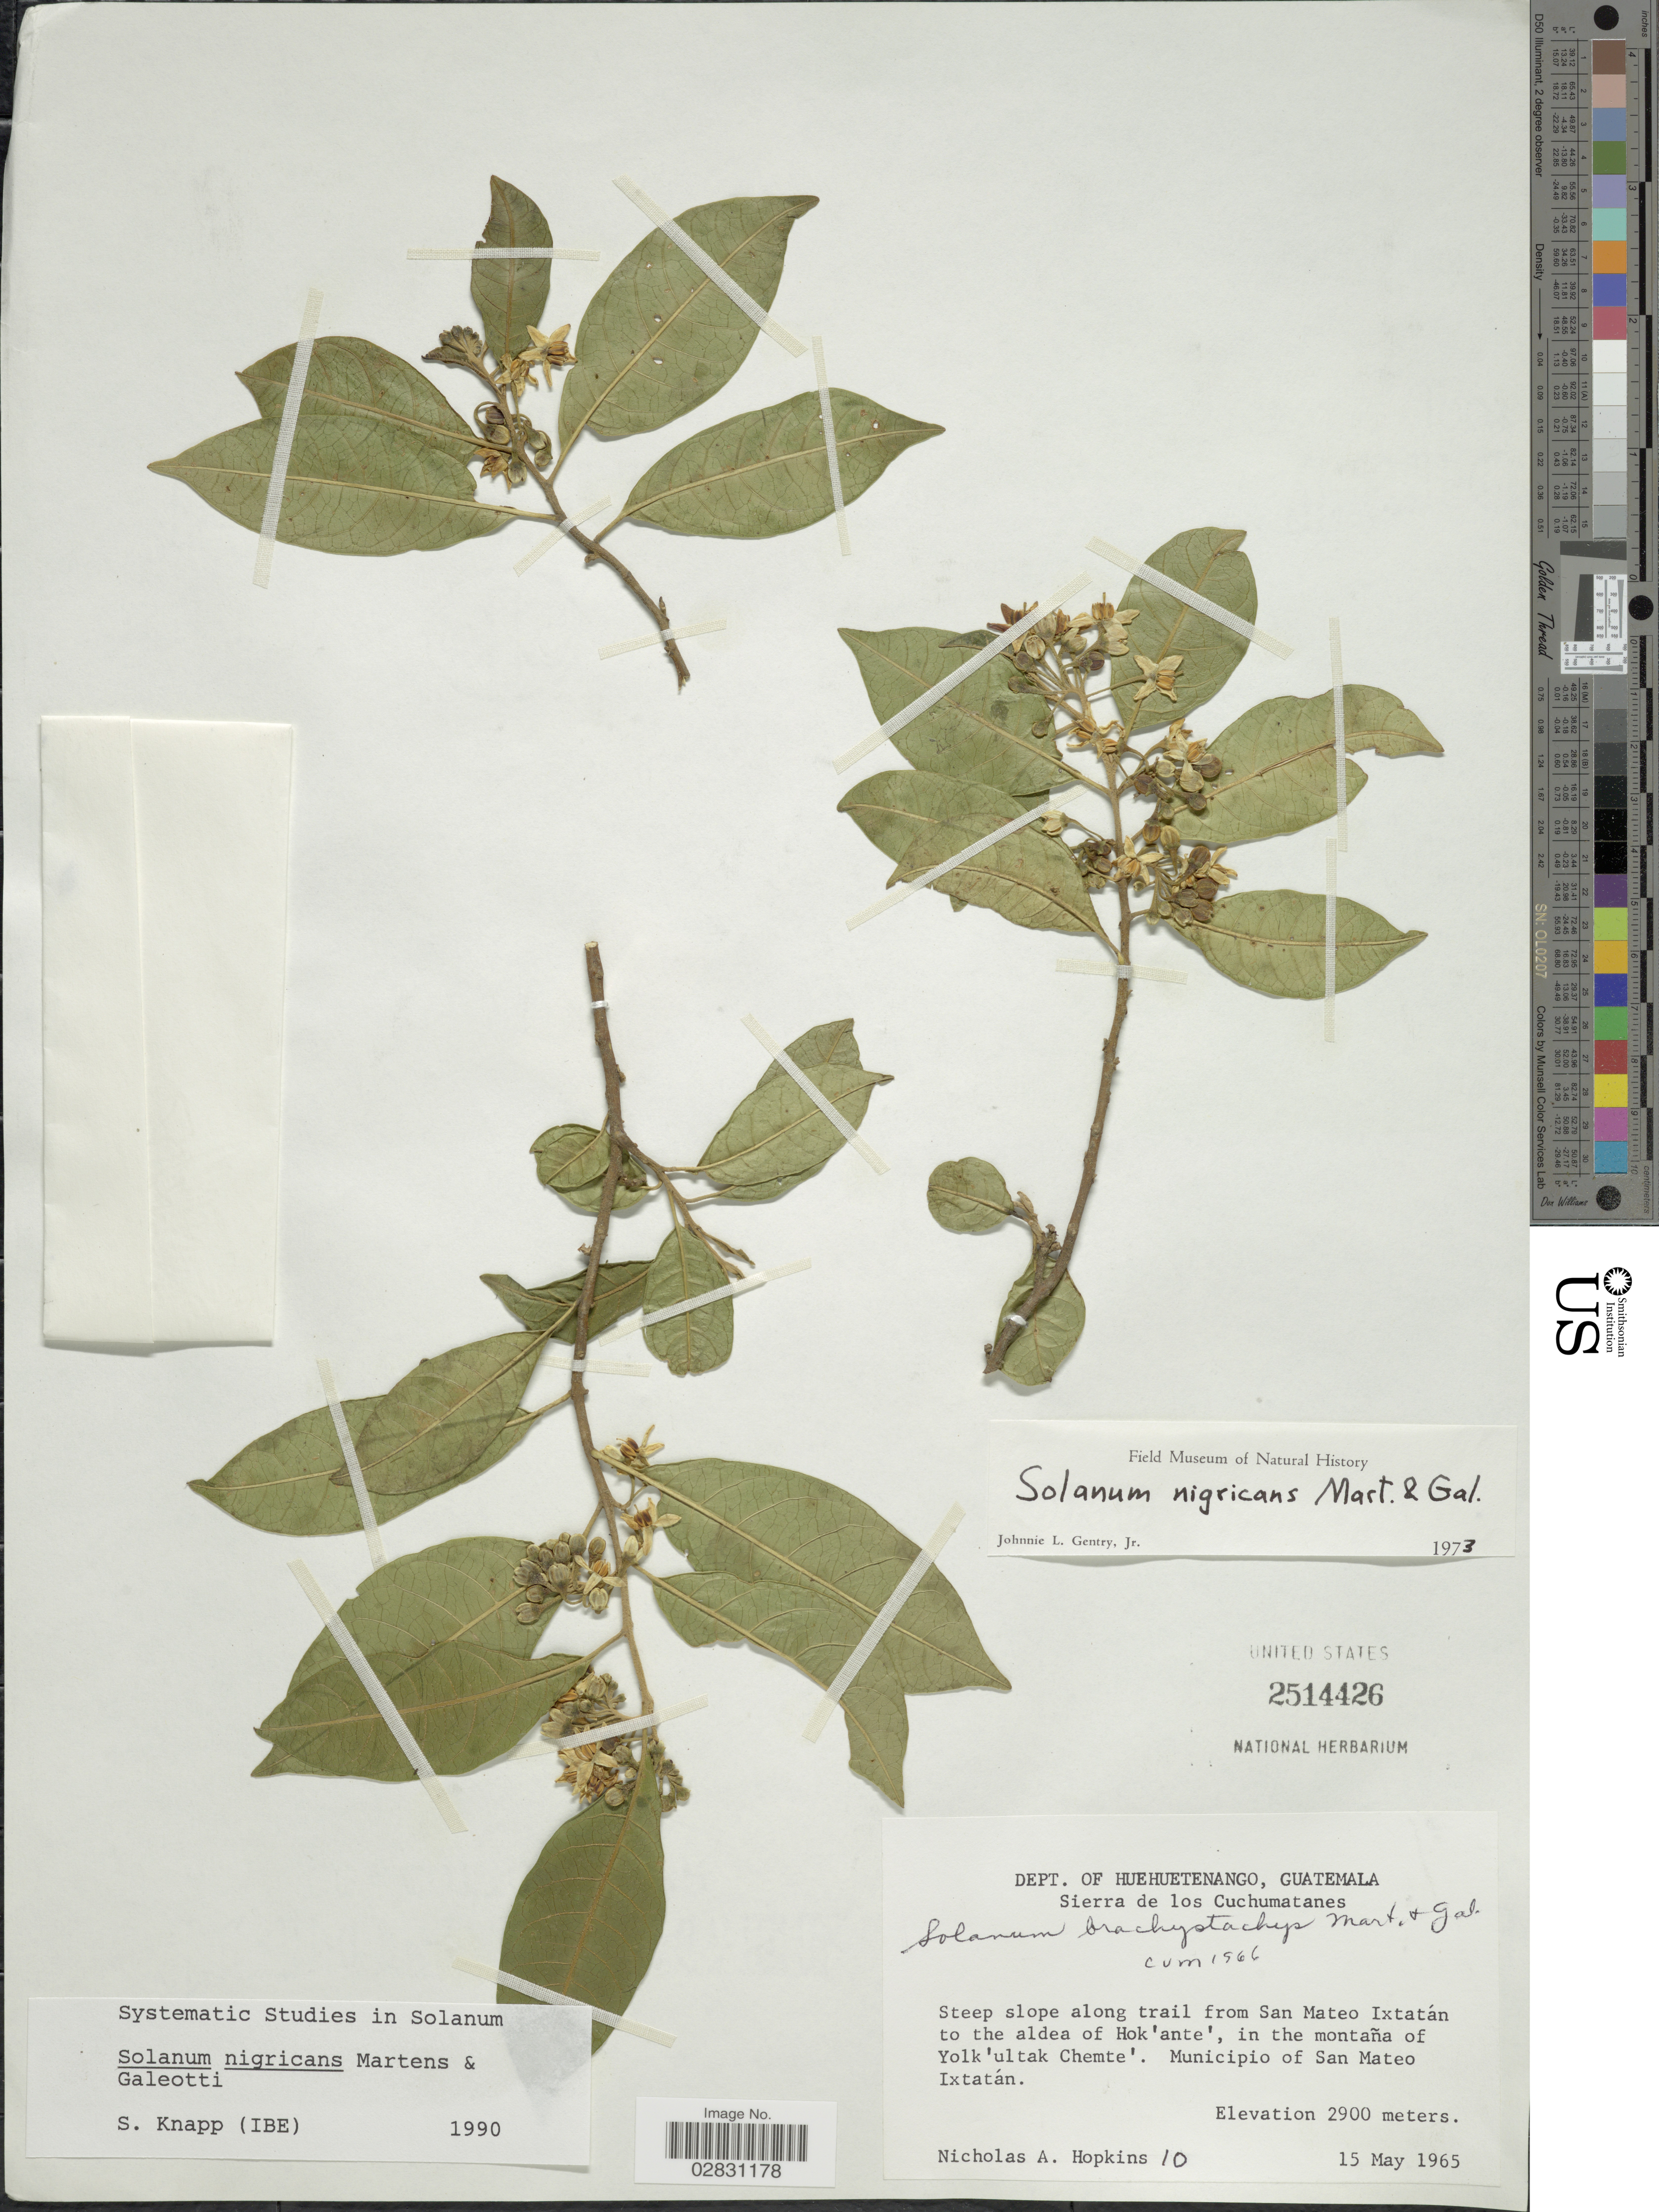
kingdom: Plantae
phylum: Tracheophyta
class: Magnoliopsida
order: Solanales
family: Solanaceae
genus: Solanum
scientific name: Solanum nigricans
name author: M. Martens & Galeotti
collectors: N. Hopkins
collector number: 10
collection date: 1965-05-15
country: Guatemala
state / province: Huehuetenango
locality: Dept. of Huehuetenango, Sierra de los Cuchumatanes, steep slope along trail from San Mateo Ixtatán to the aldea of Hok'ante', in the montaña of Yolk'ultak Chemte', Municipio of San Mateo Ixtatán.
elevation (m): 2900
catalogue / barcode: US 2514426